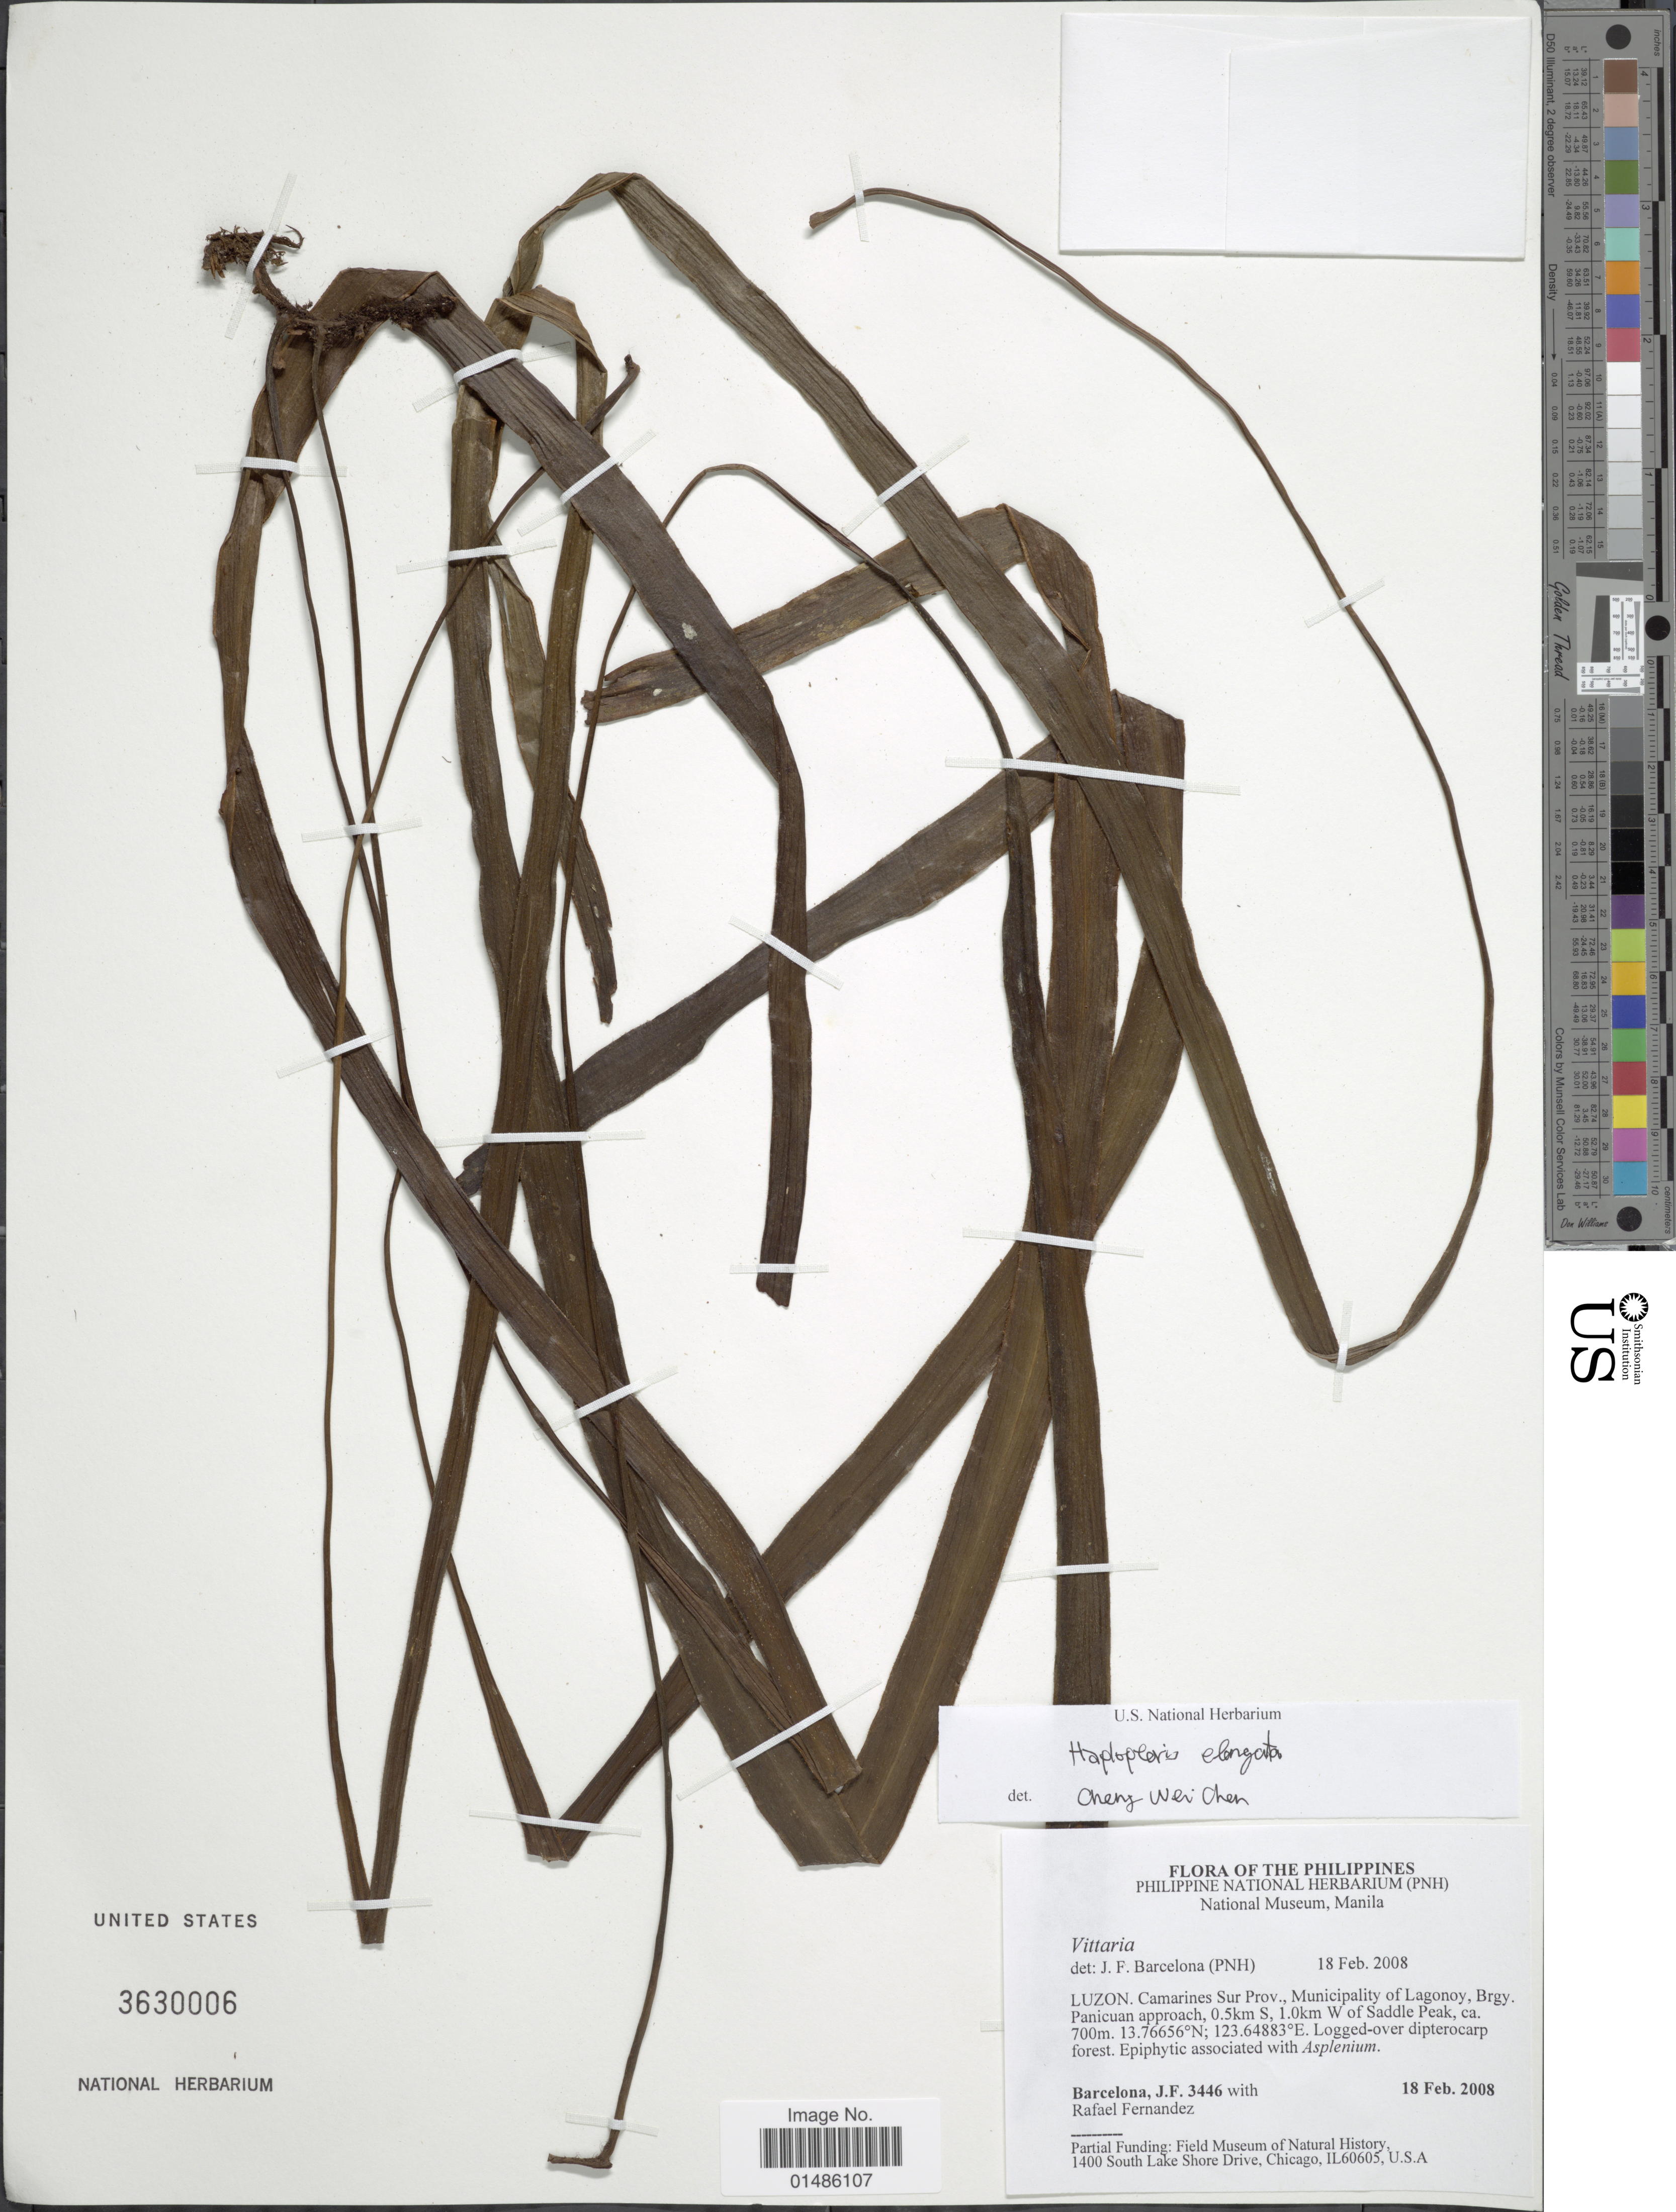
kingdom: Plantae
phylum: Tracheophyta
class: Polypodiopsida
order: Polypodiales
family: Pteridaceae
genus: Haplopteris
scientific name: Haplopteris elongata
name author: (Sw.) Crane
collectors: J. F. Barcelona & R. Fernandez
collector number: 3446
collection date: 2008-02-18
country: Philippines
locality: Luzon. Camarines Sur Prov., Municipality of Lagonoy, Brgy. Panicuan approach, 0.5km S, 1.0km W of Saddle Peak.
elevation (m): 700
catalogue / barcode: US 3630006